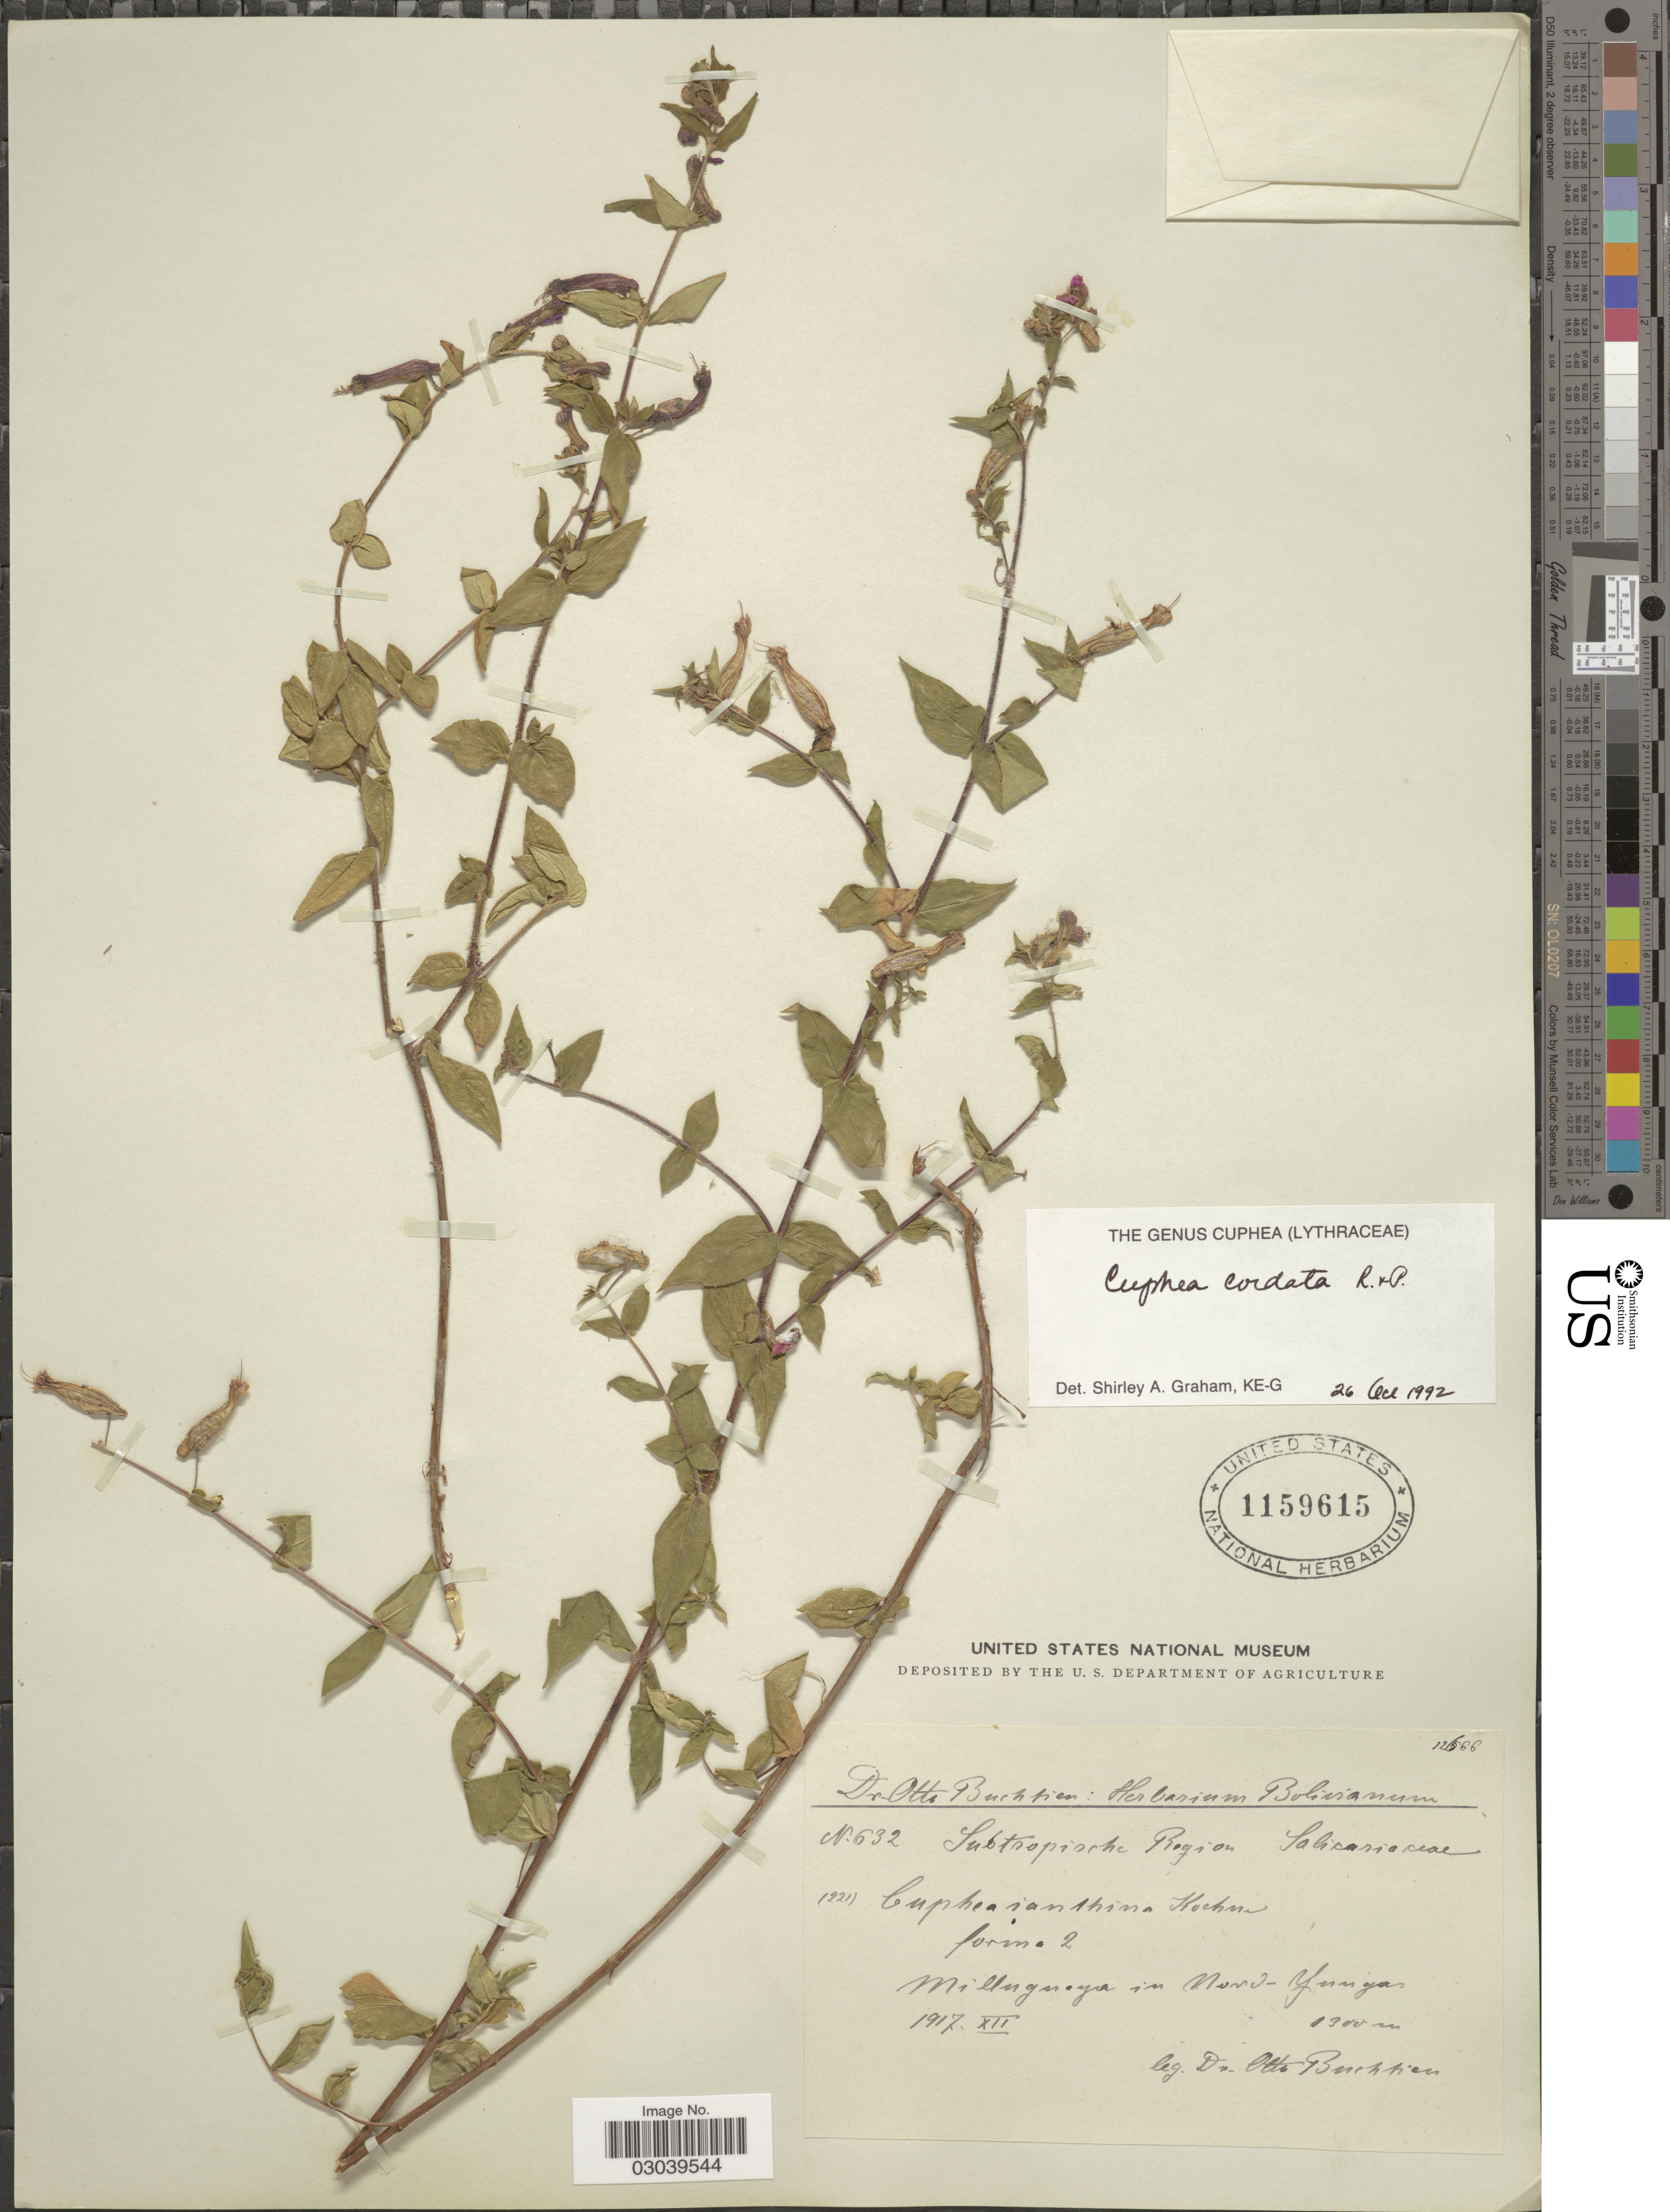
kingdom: Plantae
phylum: Tracheophyta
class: Magnoliopsida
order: Myrtales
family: Lythraceae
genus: Cuphea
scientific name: Cuphea cordata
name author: Ruiz & Pav.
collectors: O. Buchtien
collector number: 632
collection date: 1917-12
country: Bolivia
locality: Milluguaya in Nord-Yungas.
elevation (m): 1300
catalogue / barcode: US 1159615